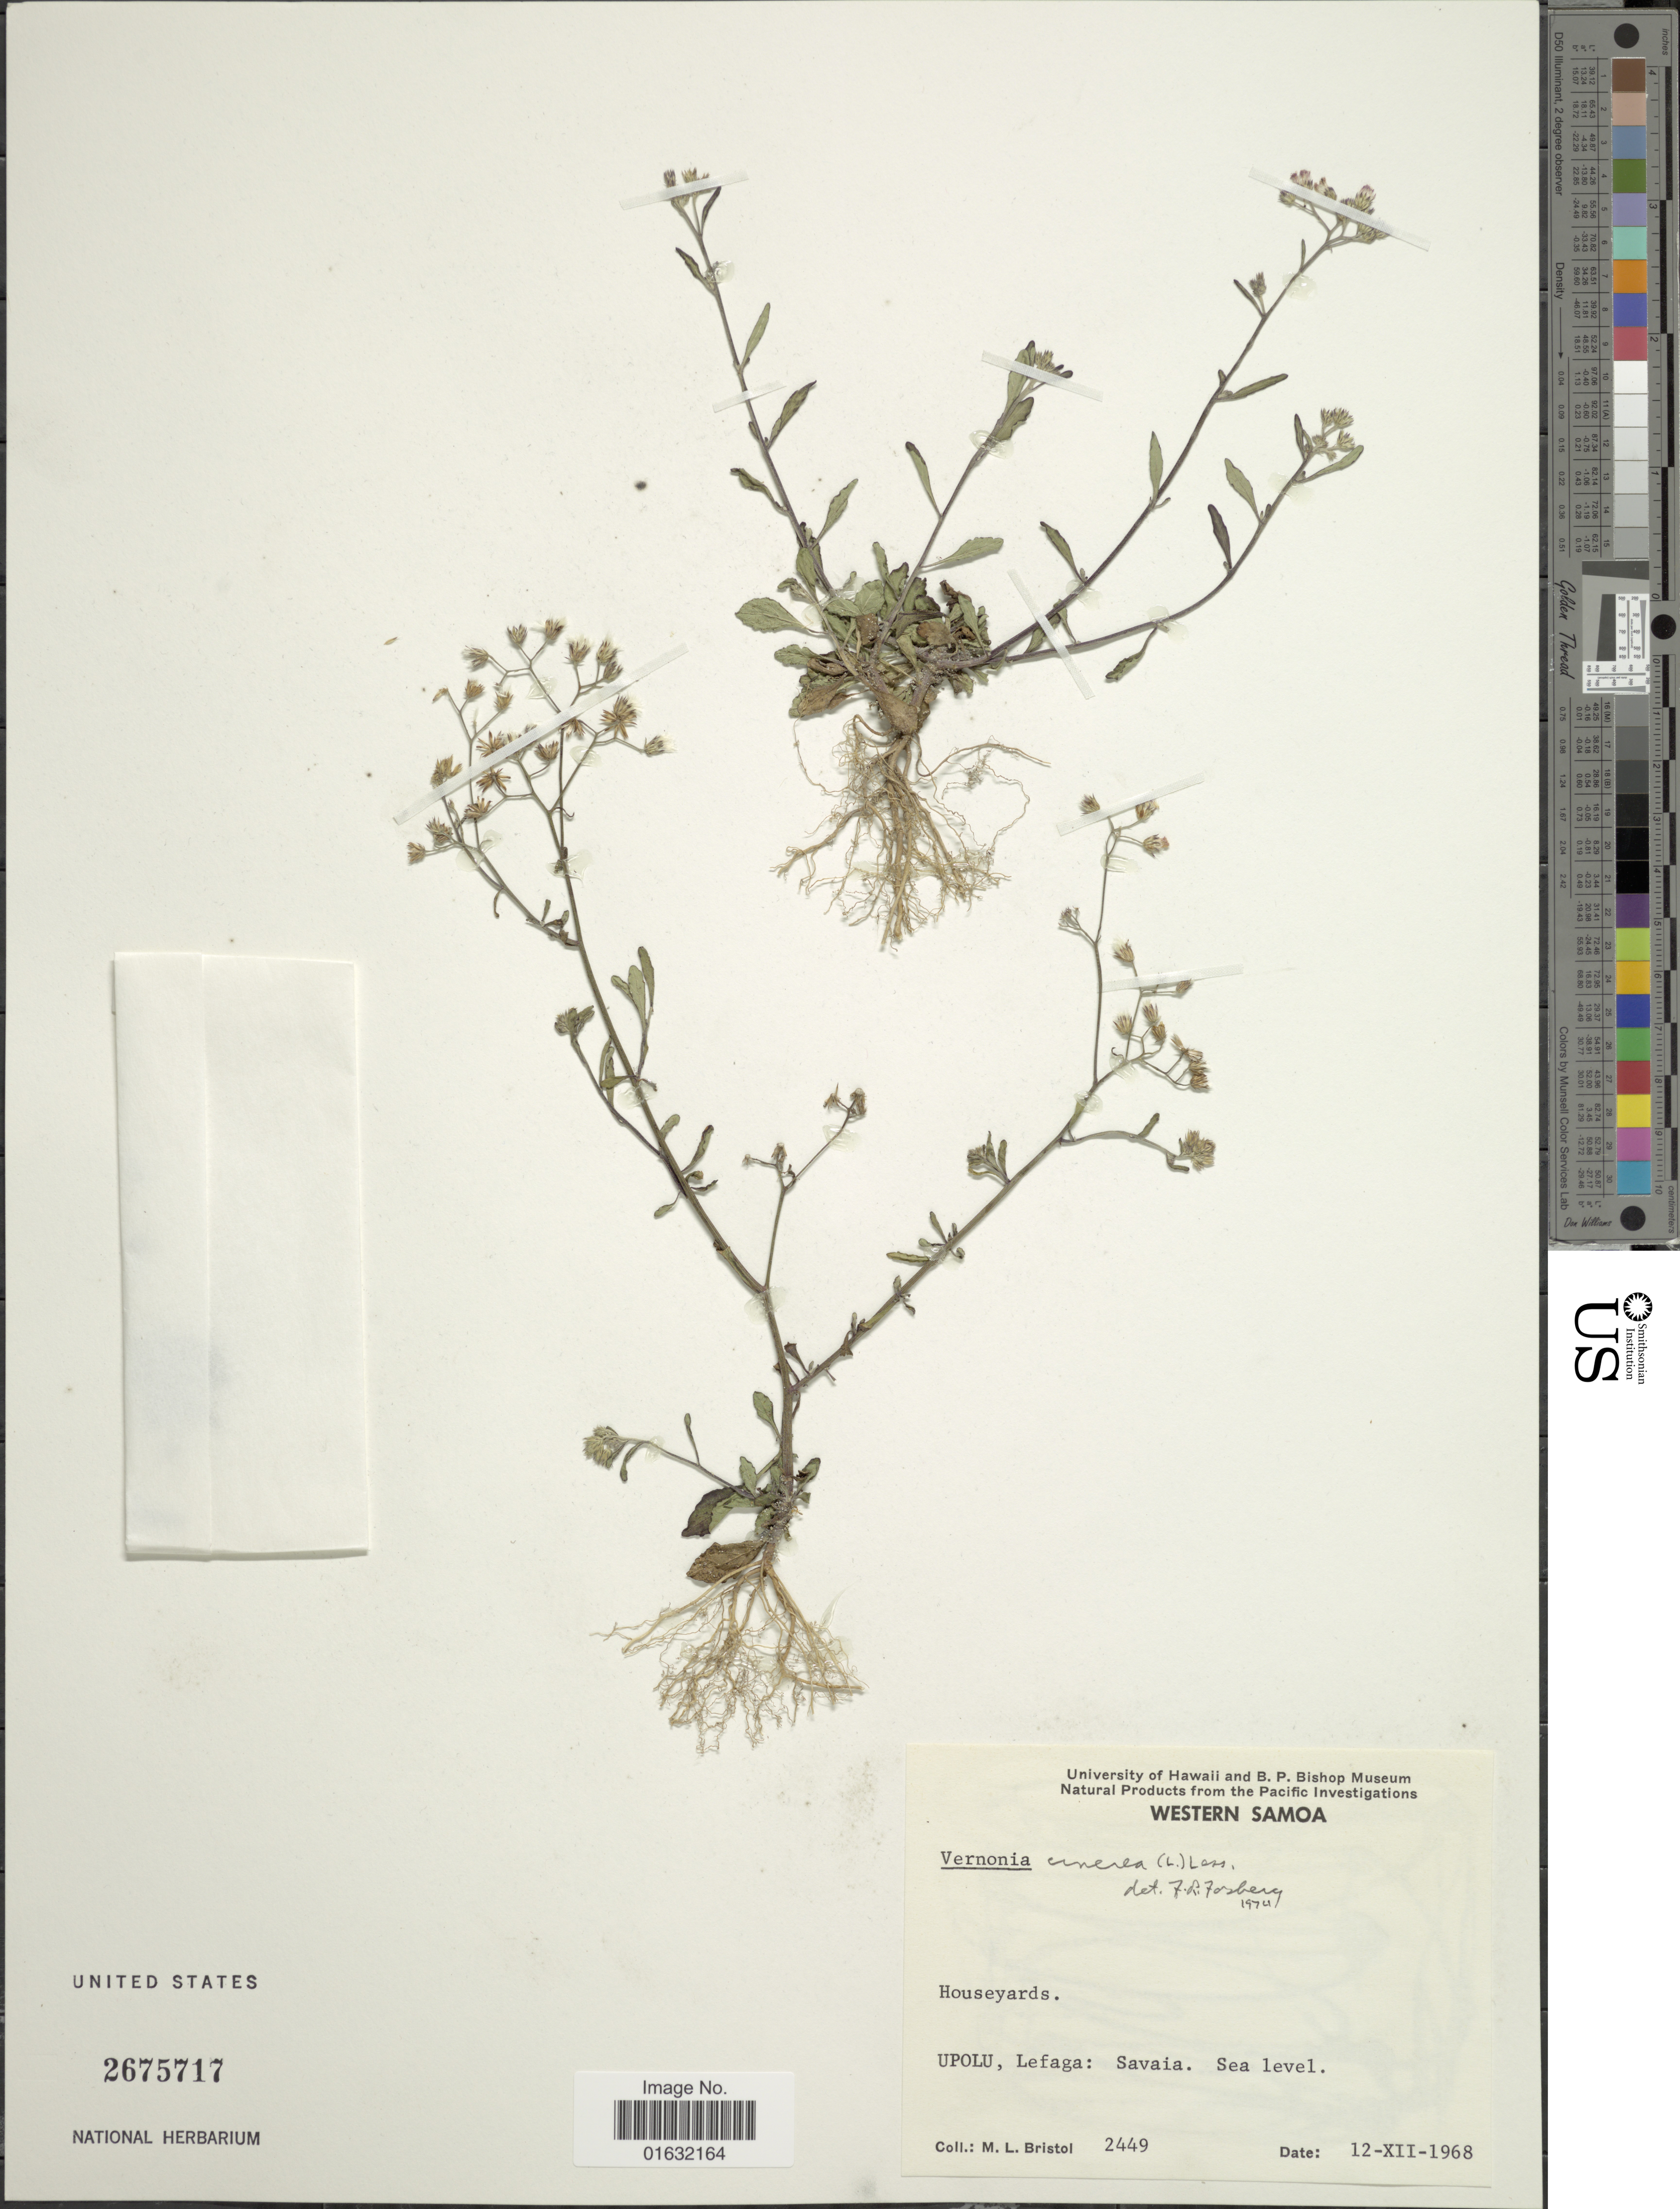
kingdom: Plantae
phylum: Tracheophyta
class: Magnoliopsida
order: Asterales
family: Asteraceae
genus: Cyanthillium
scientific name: Cyanthillium cinereum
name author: (L.) H. Rob.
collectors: M. L. Bristol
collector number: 2449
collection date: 1968-12-12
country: Samoa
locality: Upolu, Lefaga: Savaia, Houseyards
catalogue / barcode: US 2675717